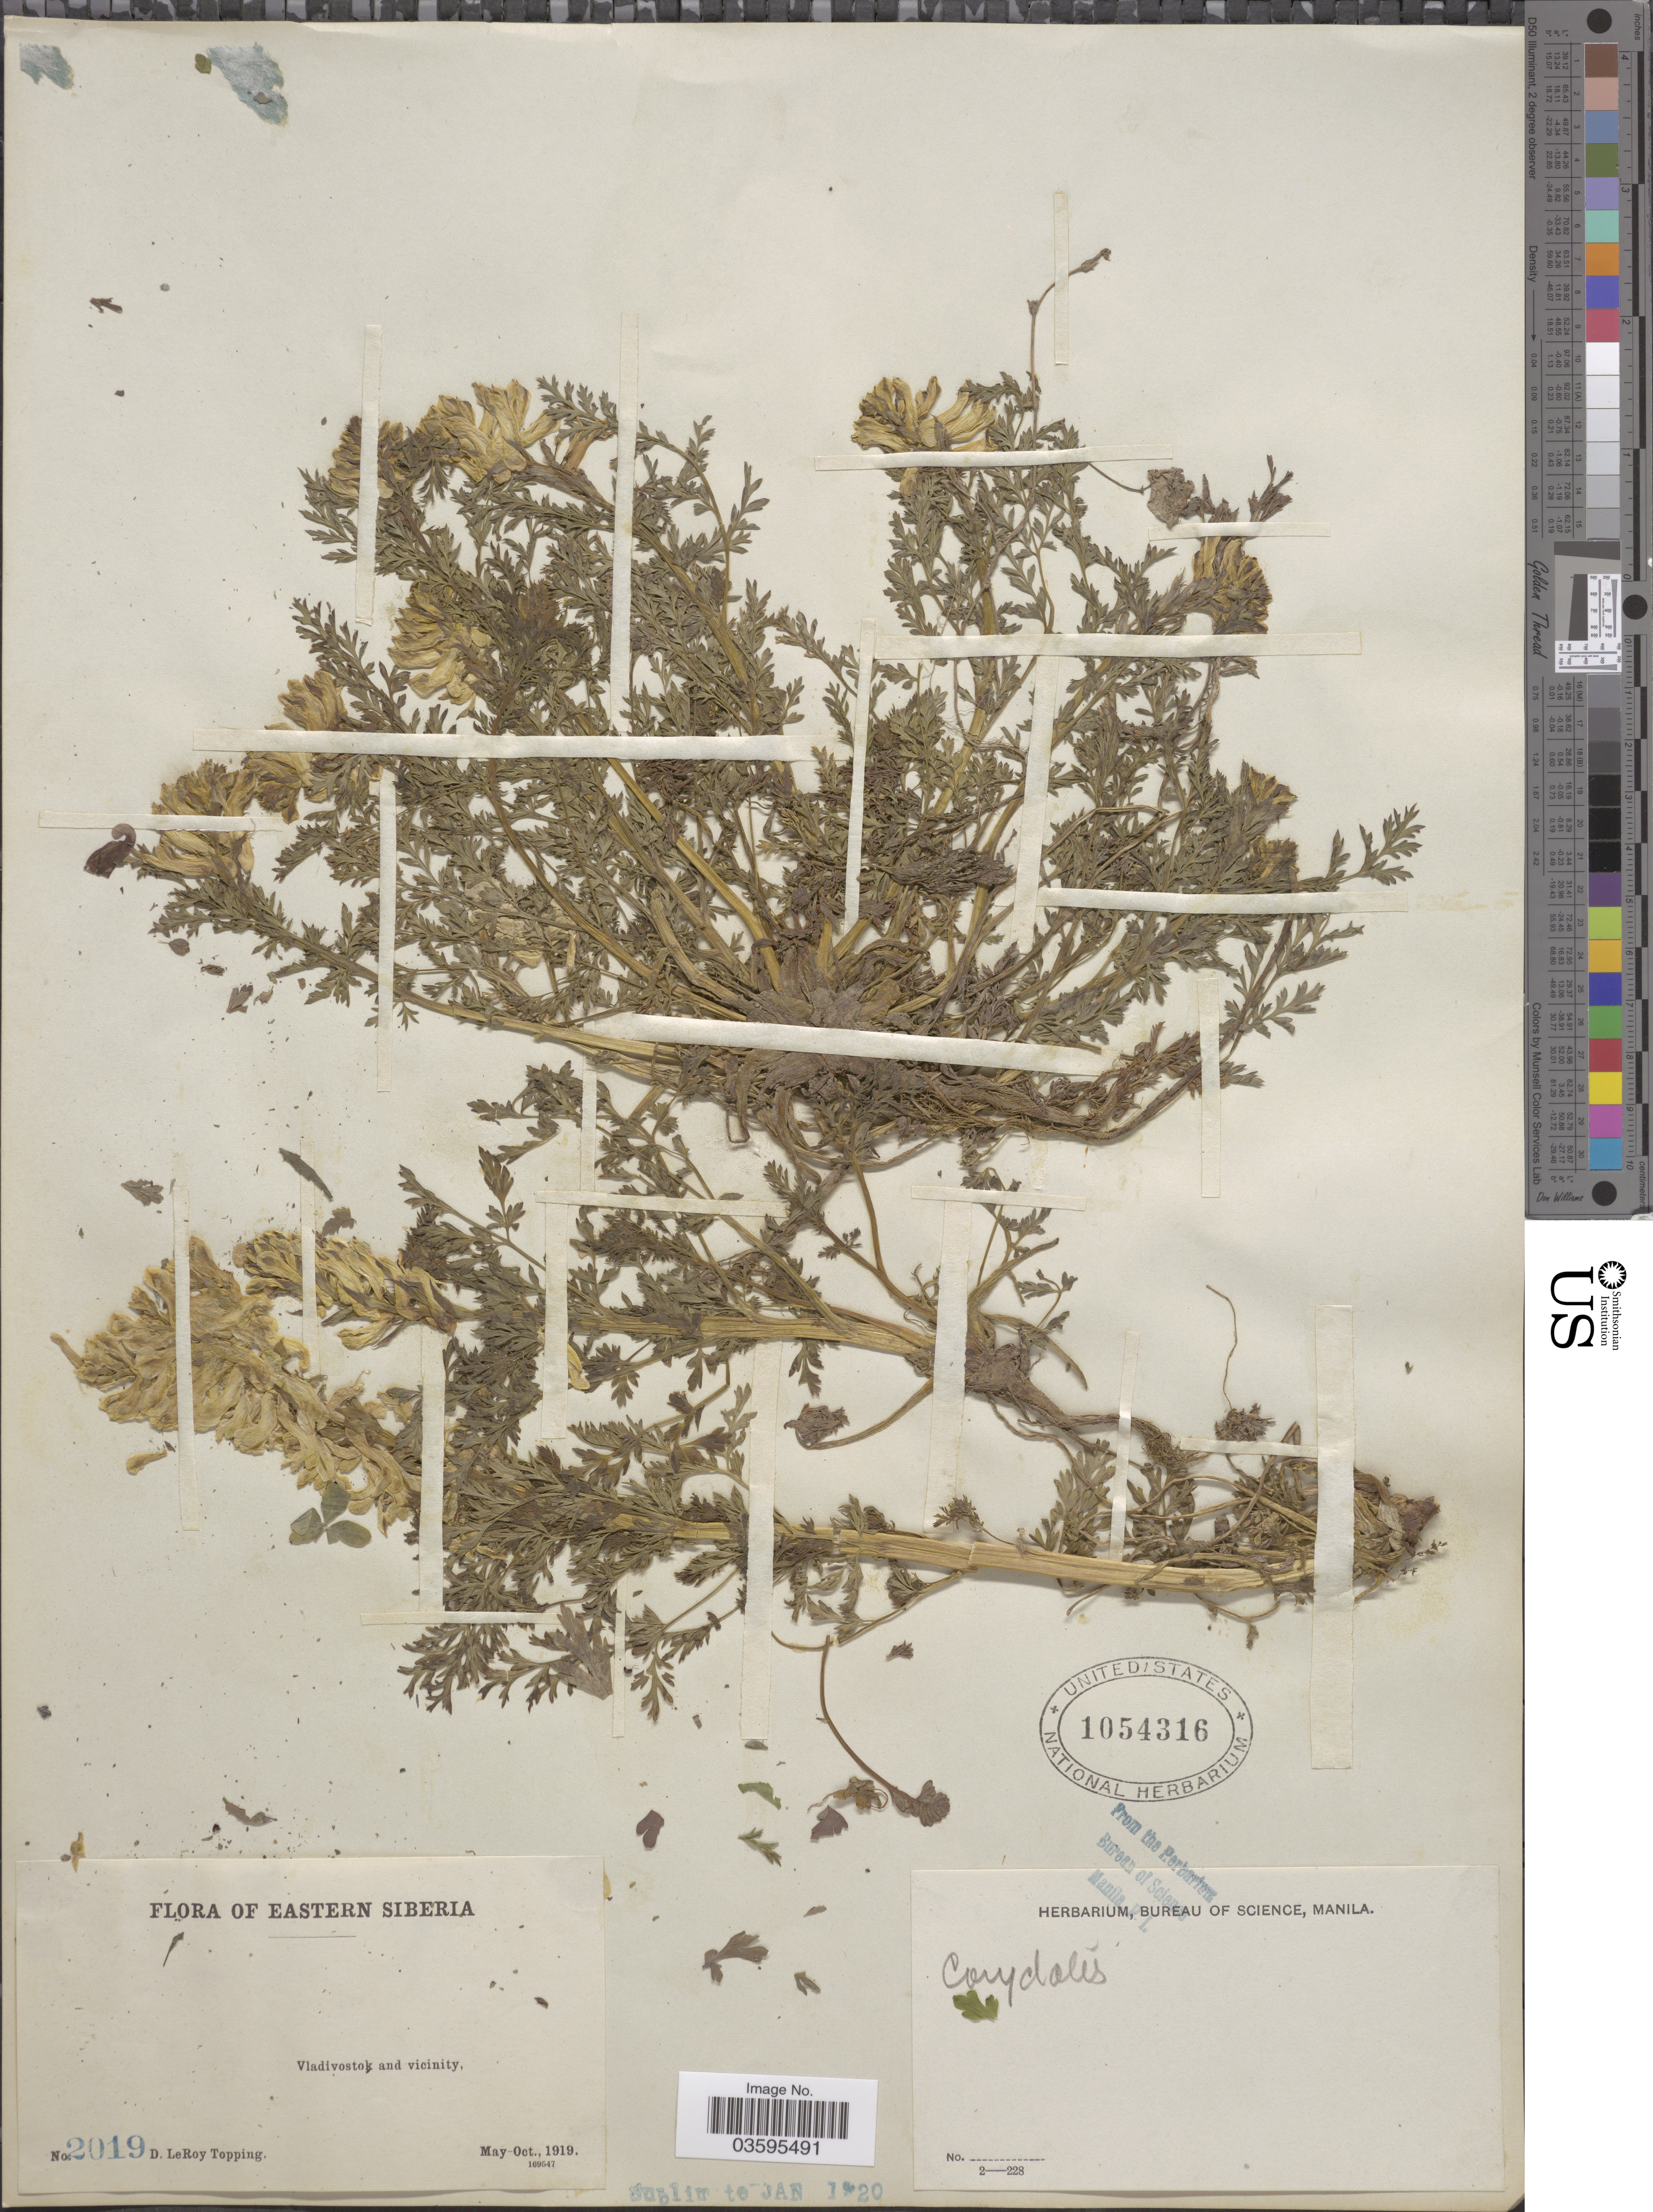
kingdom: Plantae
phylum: Tracheophyta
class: Magnoliopsida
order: Ranunculales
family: Papaveraceae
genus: Corydalis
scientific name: Corydalis sp.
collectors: D. L. Topping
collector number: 2019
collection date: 1919-05/1919-10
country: Russian Federation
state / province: Primorsky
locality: Eastern Siberia. Vladivostok and vicinity.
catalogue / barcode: US 1054316